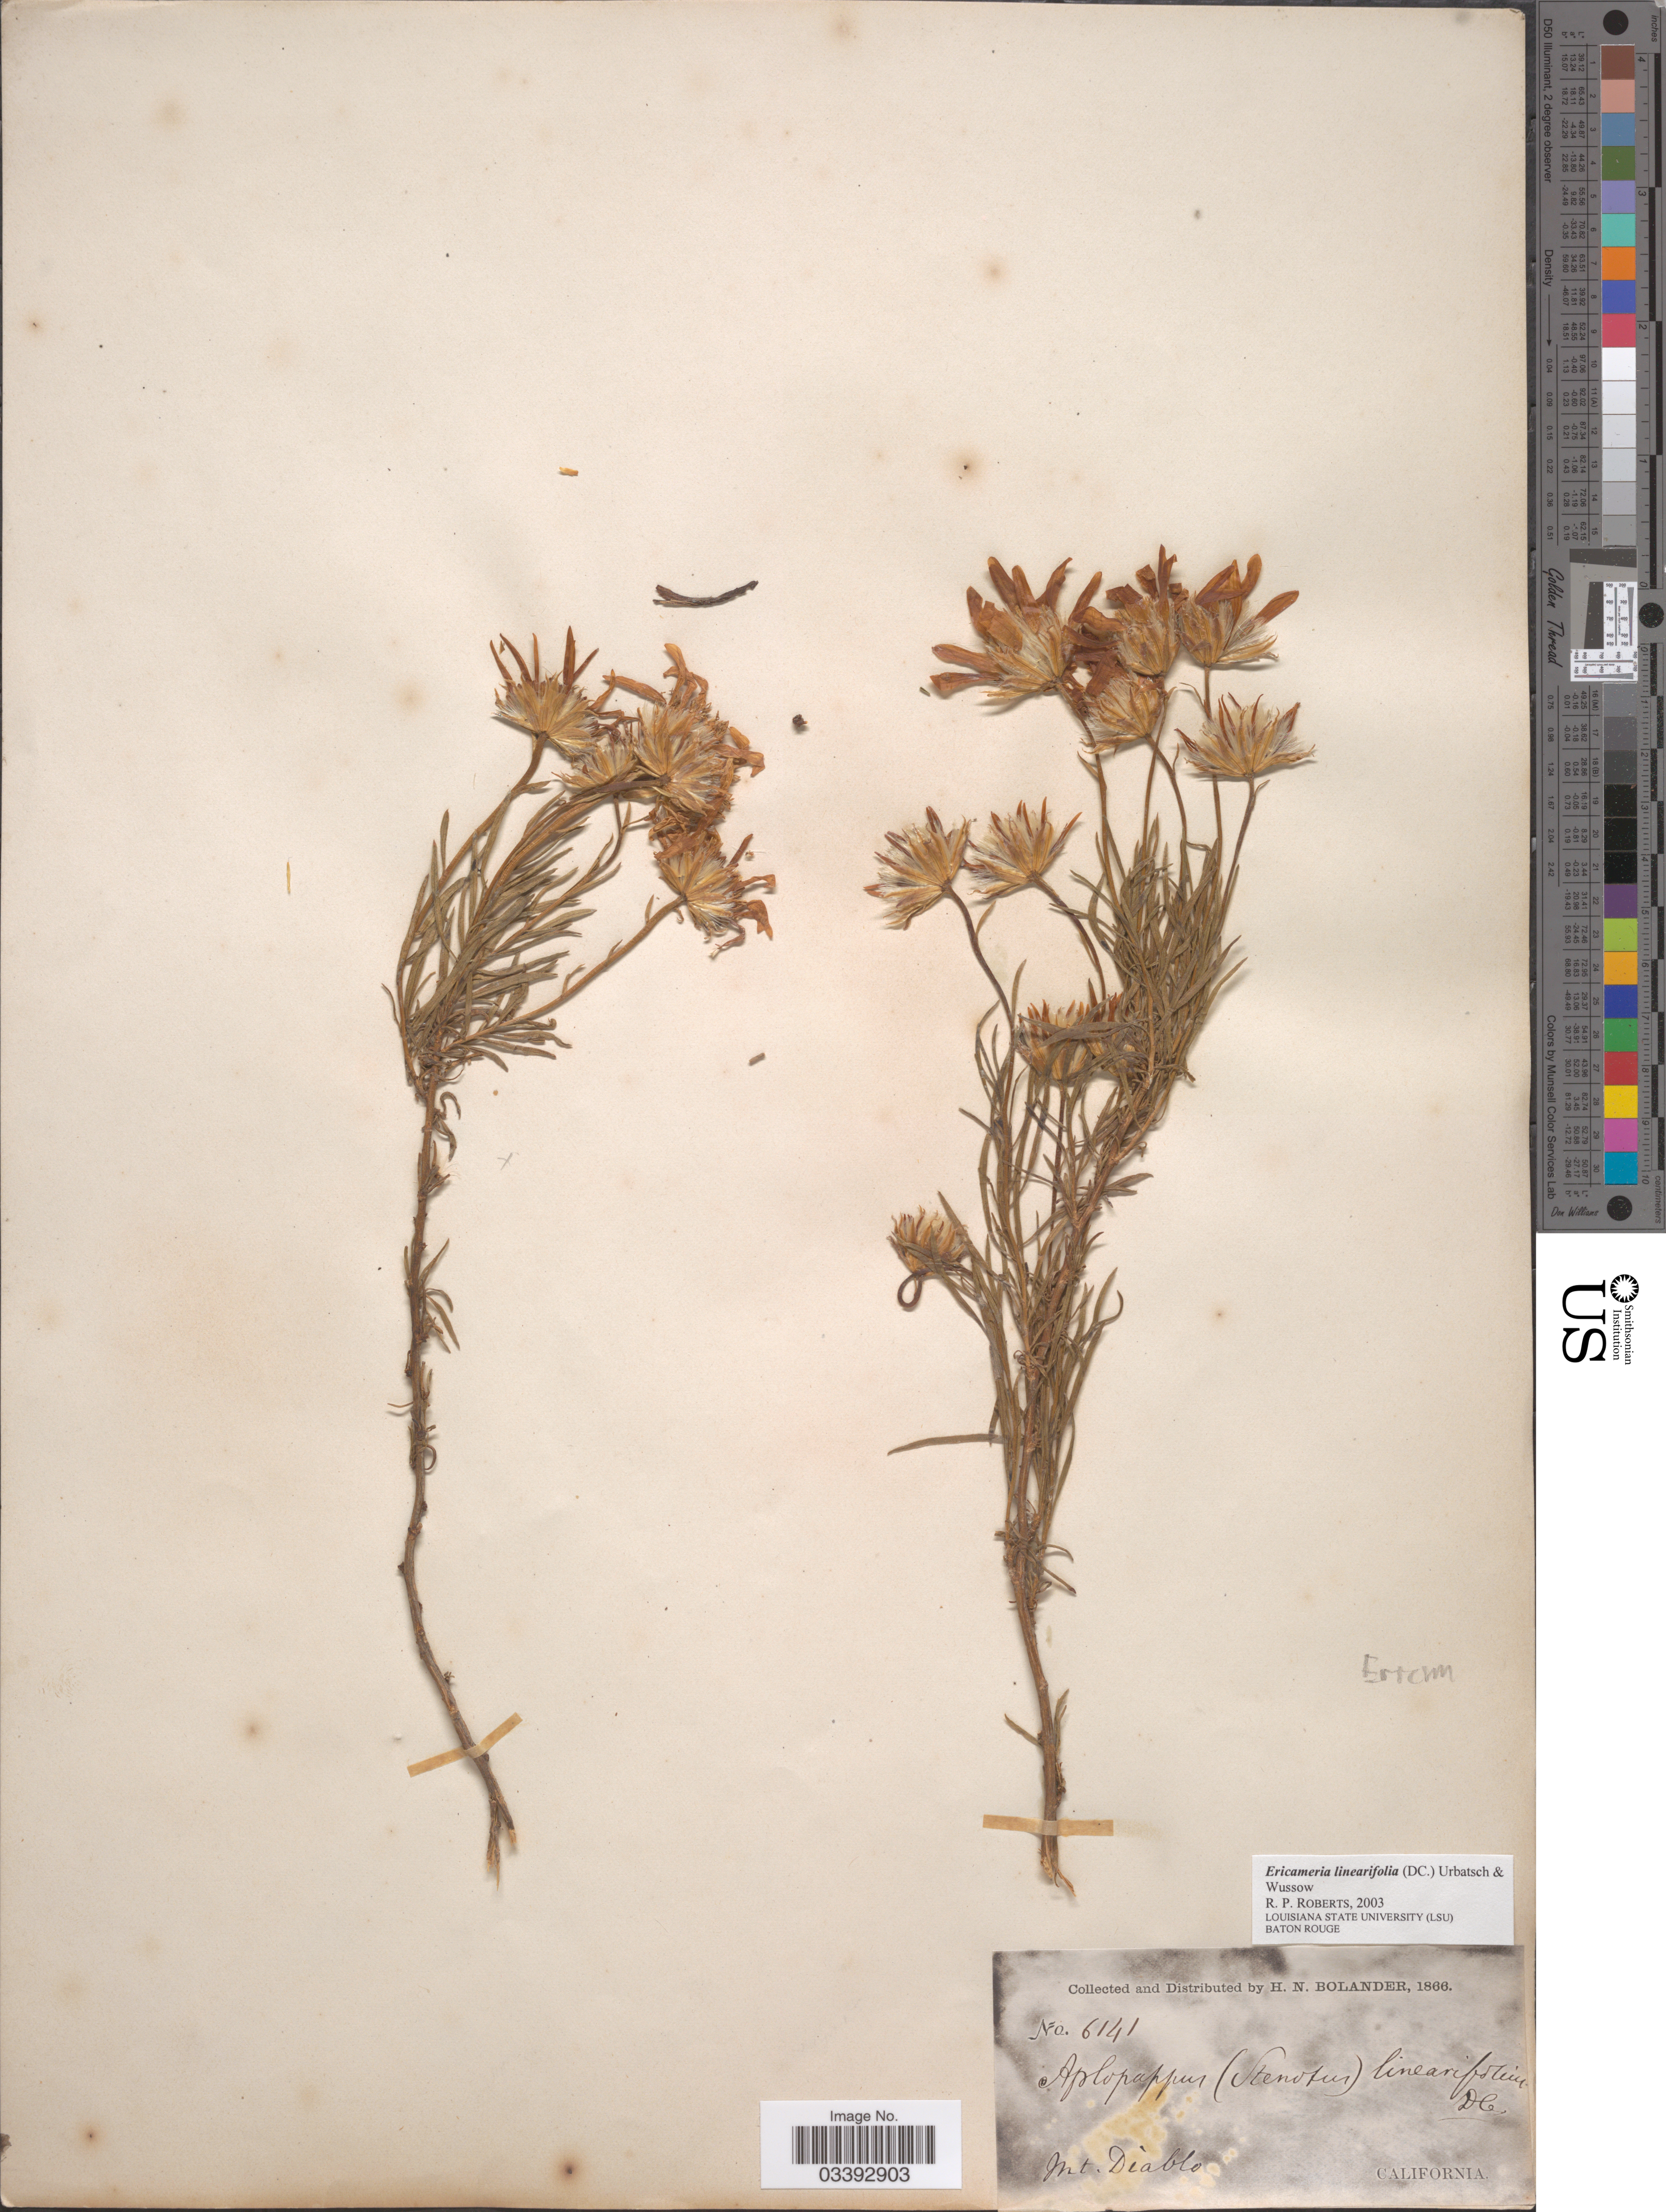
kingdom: Plantae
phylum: Tracheophyta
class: Magnoliopsida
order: Asterales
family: Asteraceae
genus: Ericameria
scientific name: Ericameria linearifolia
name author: (DC.) Urbatsch & Wussow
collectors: H. Bolander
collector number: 6141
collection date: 1866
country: United States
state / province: California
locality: Mt. Diablo.